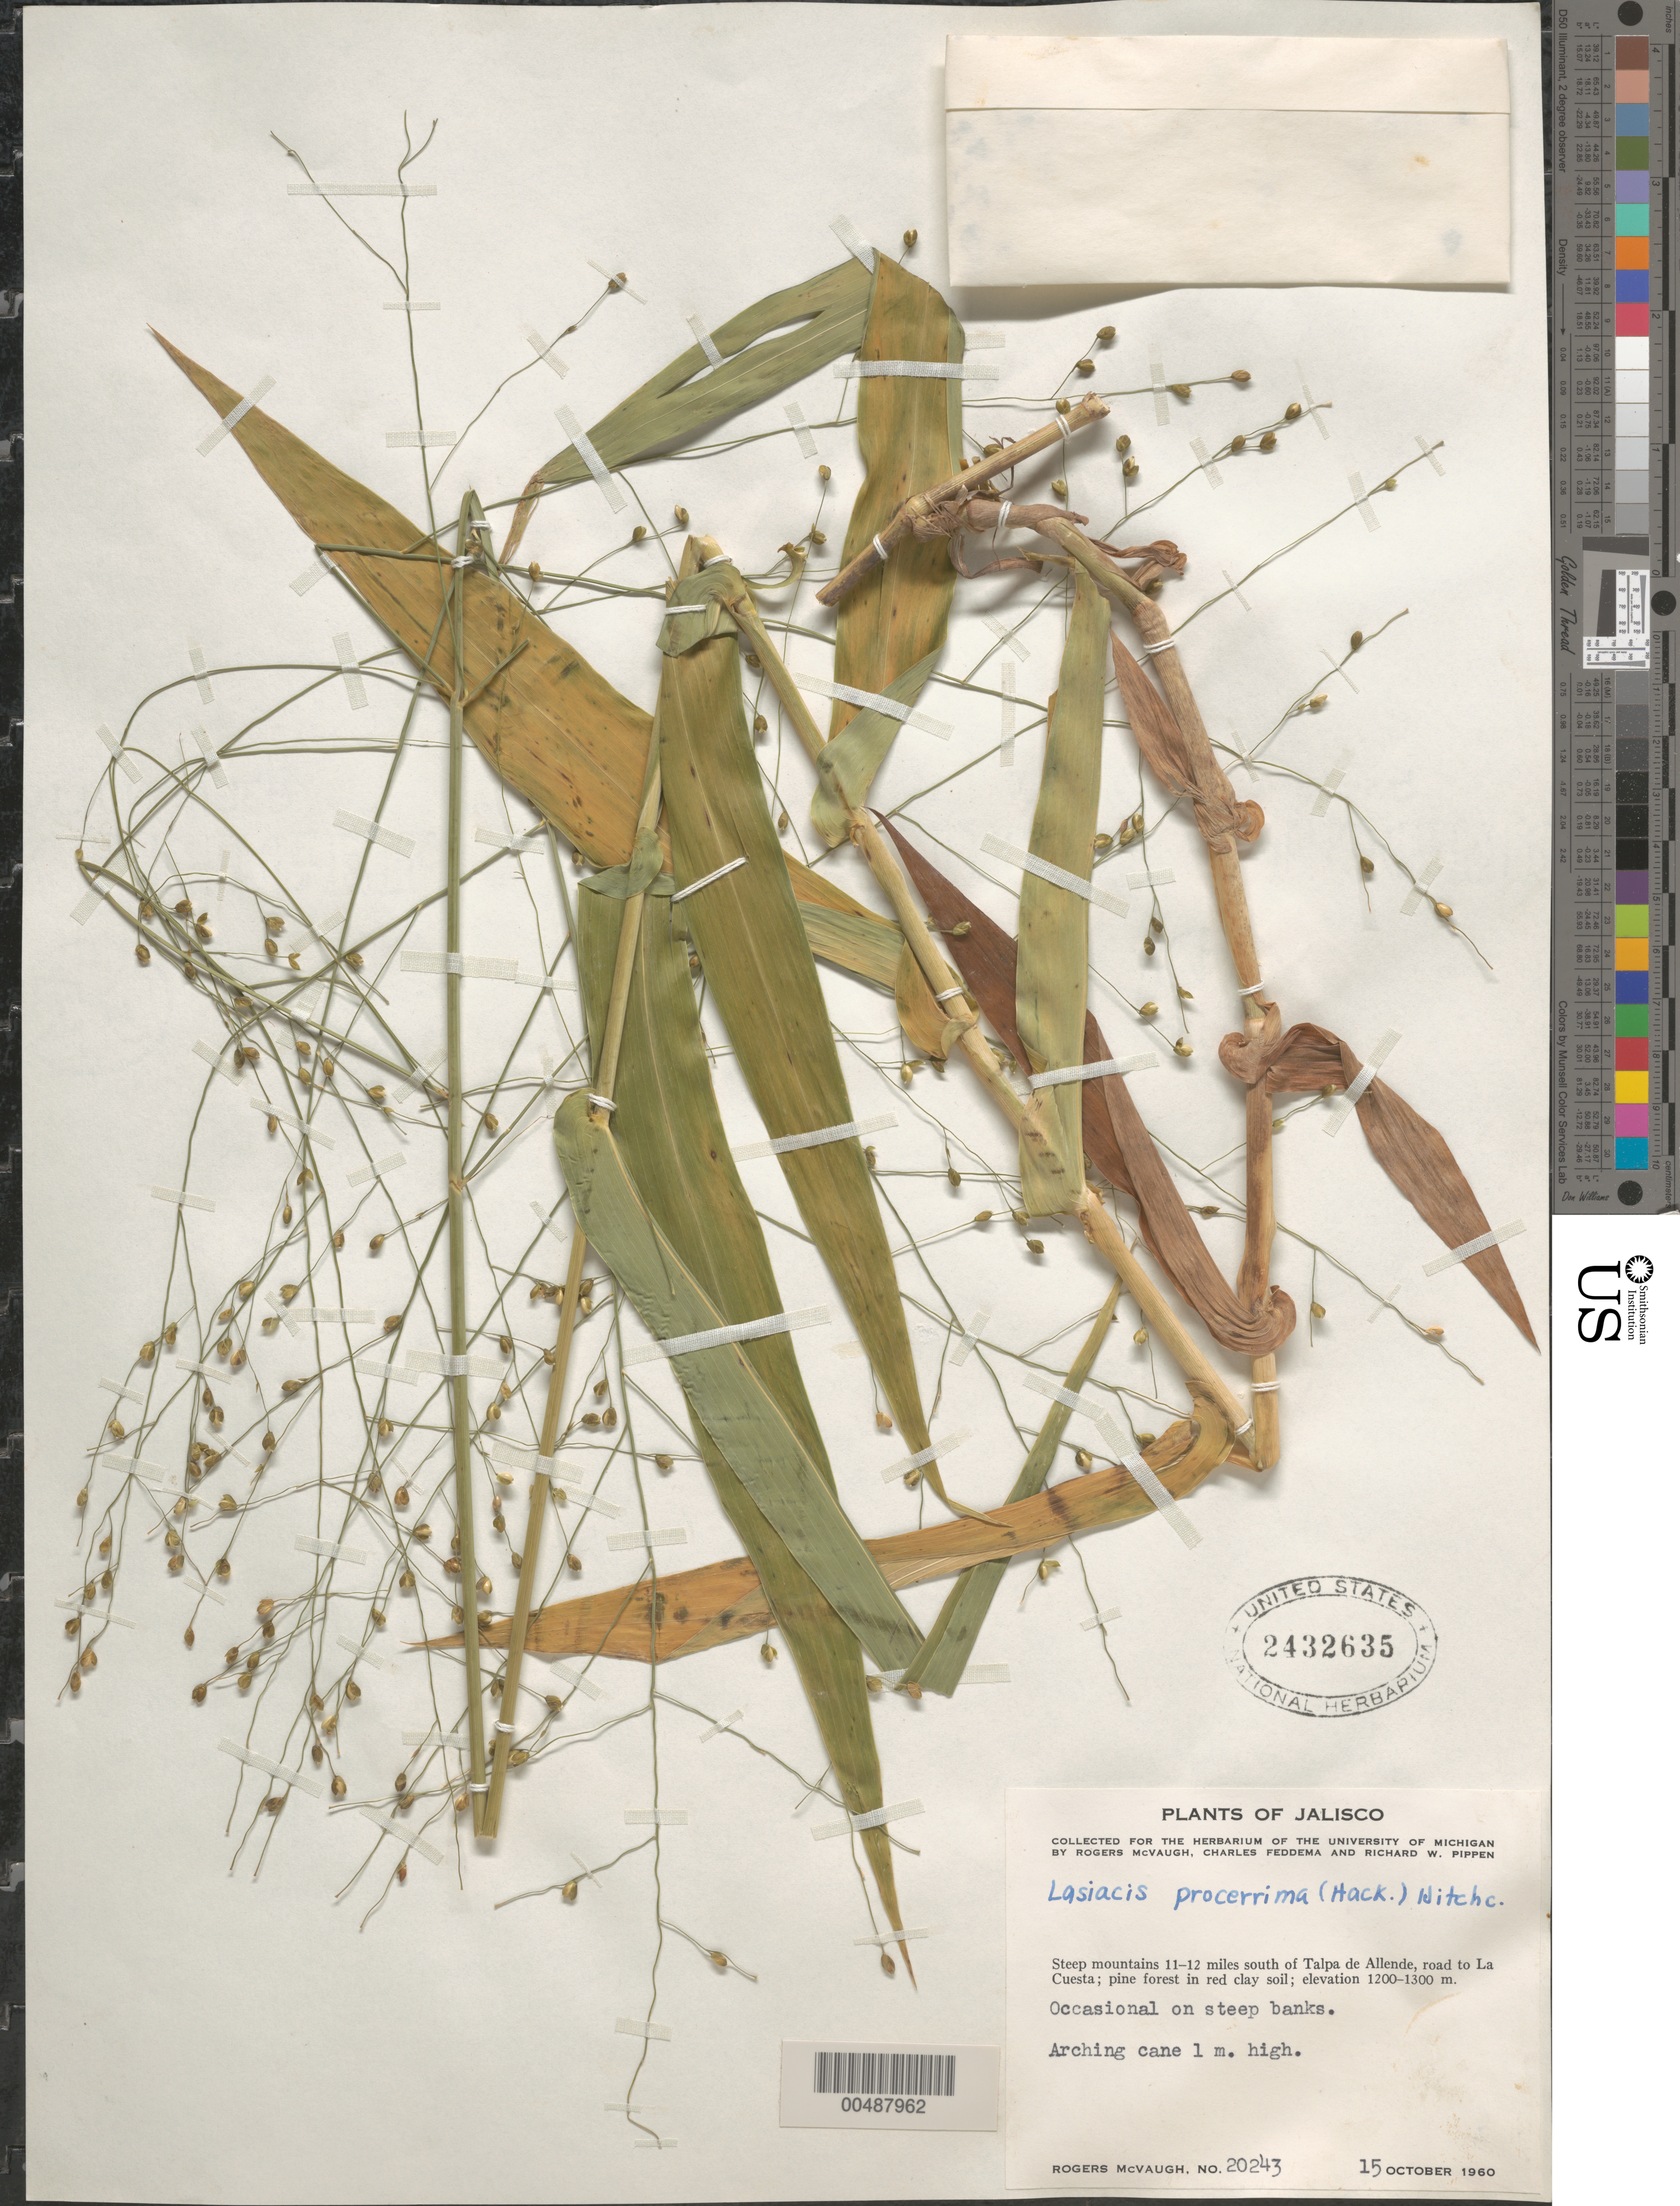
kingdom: Plantae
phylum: Tracheophyta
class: Liliopsida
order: Poales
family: Poaceae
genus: Lasiacis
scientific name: Lasiacis procerrima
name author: (Hack.) Hitchc.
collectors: R. McVaugh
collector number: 20243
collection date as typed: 15 Oct 1960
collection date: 1960-10-15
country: Mexico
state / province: Jalisco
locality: Mts 11-12 mi S of Talpa de Allende, rd to La Cuesta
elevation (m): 1200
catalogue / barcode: US 2432635